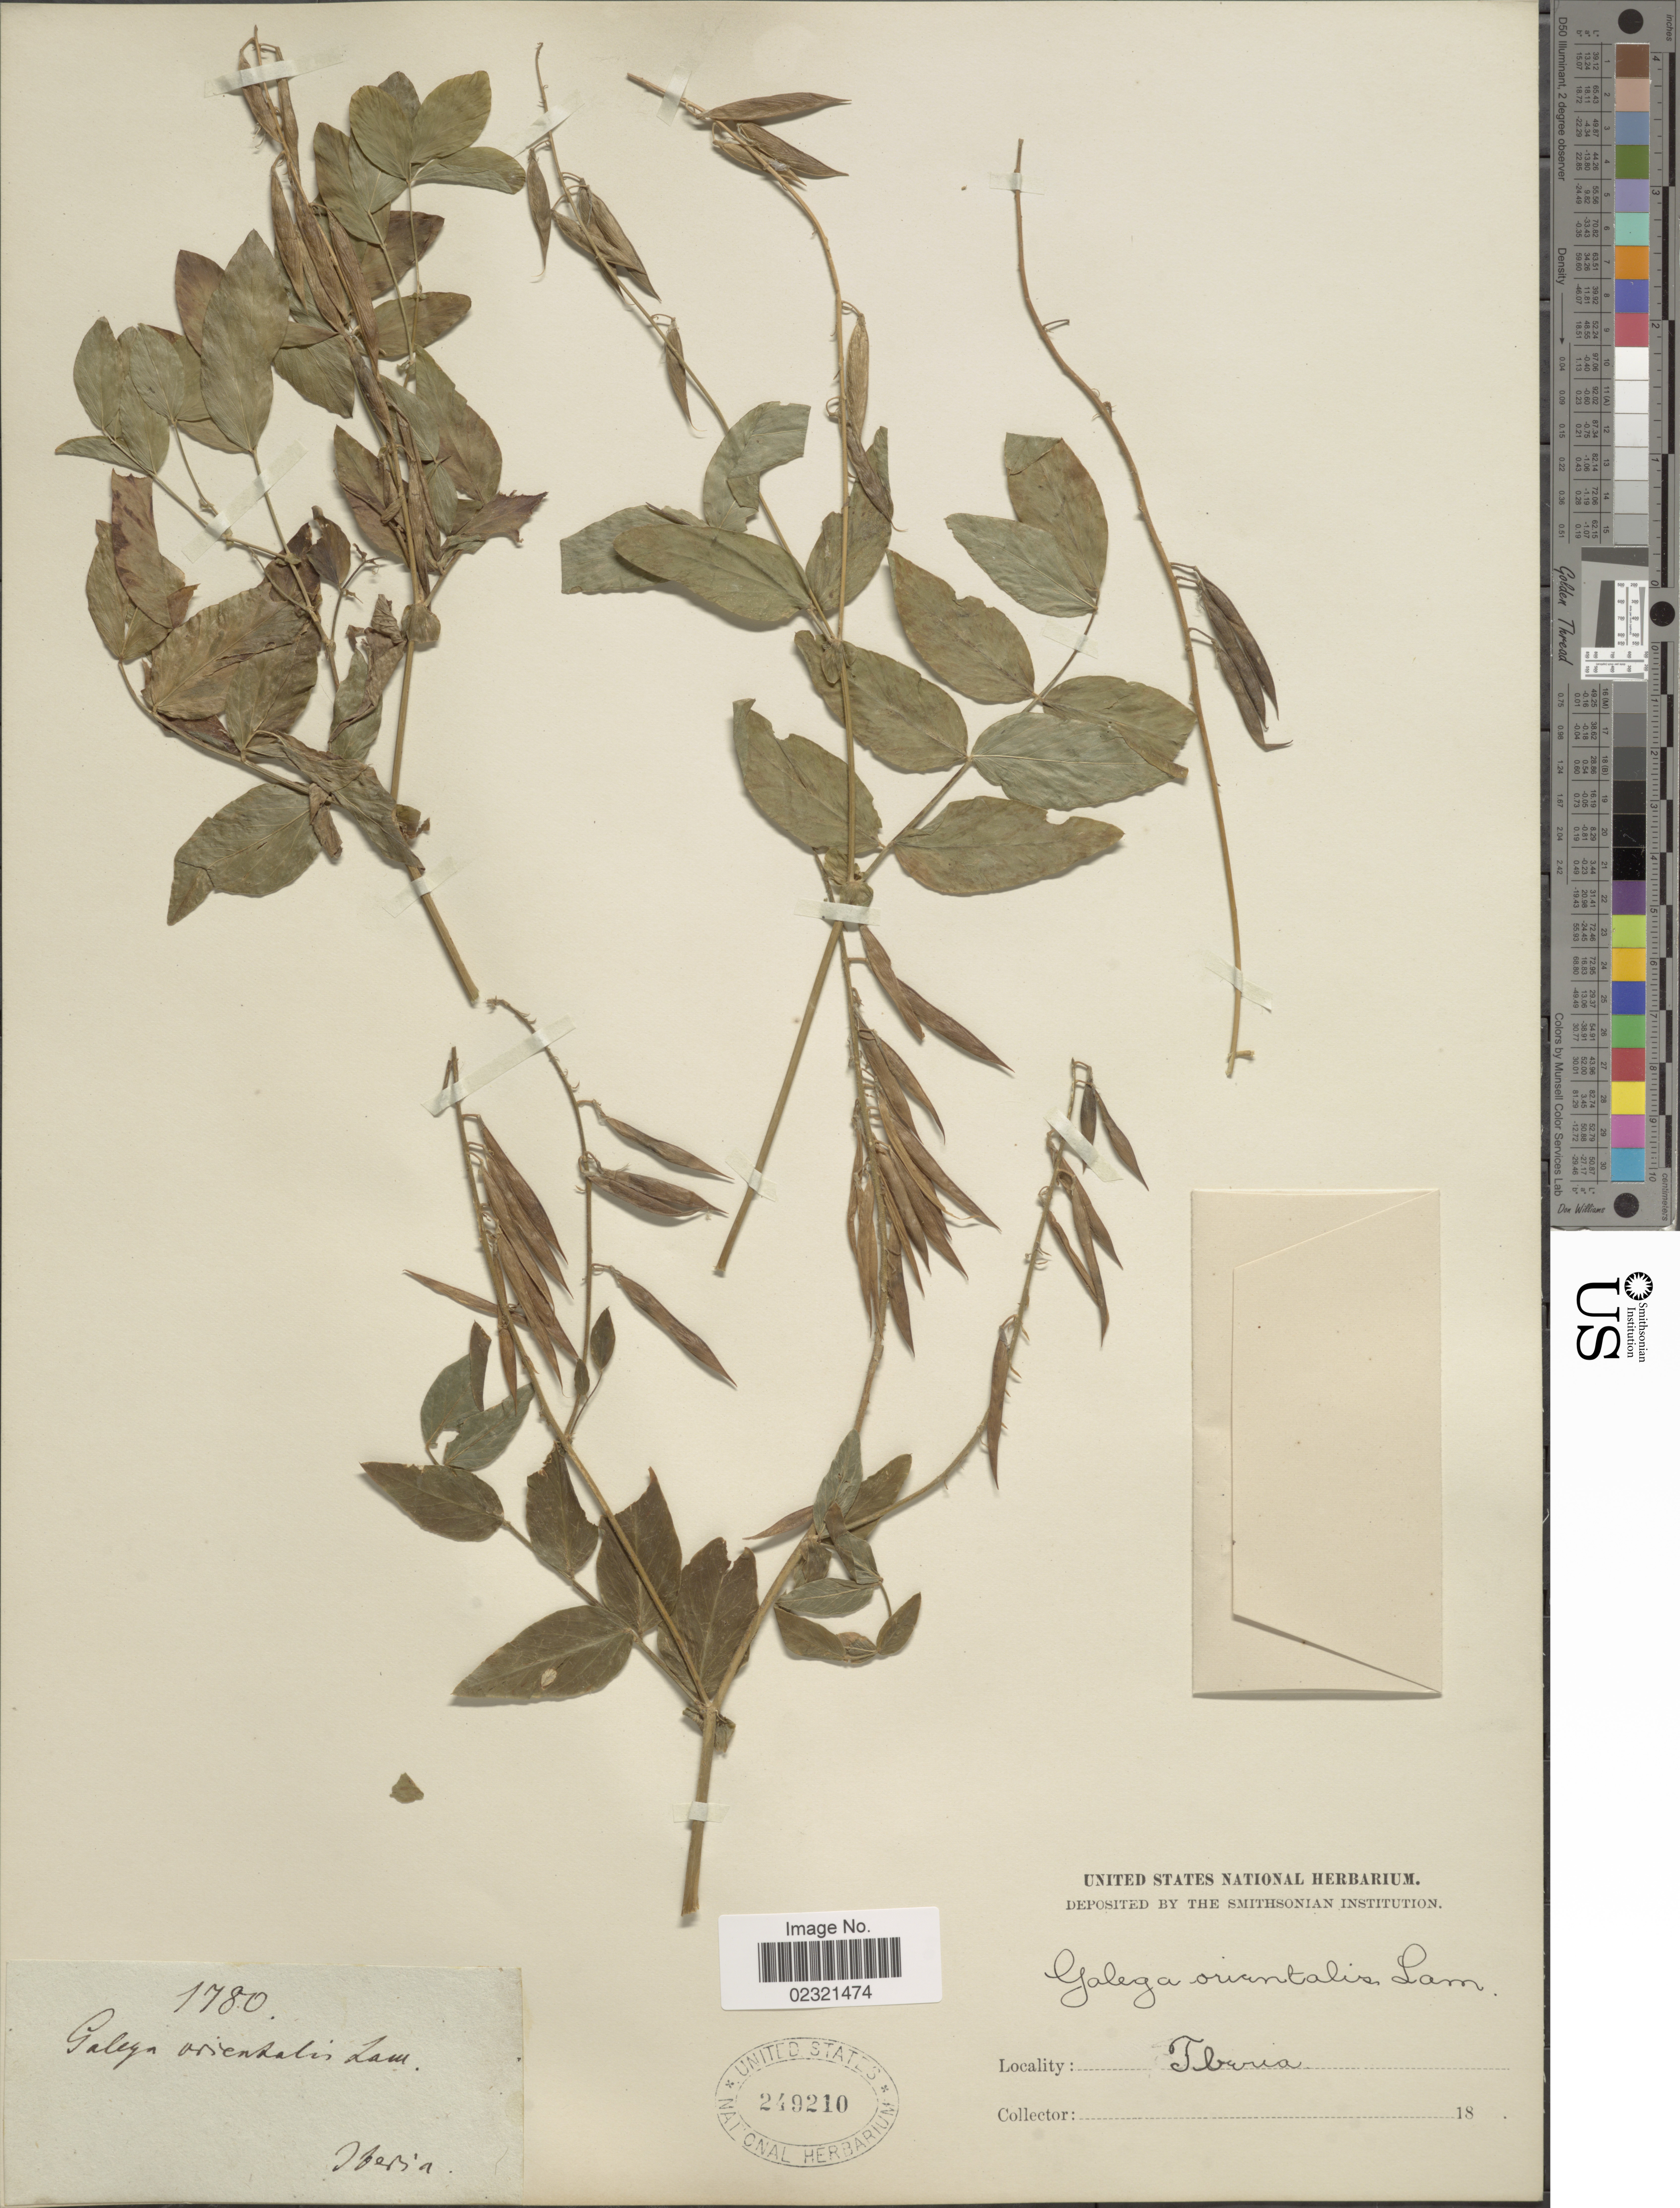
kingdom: Plantae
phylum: Tracheophyta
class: Magnoliopsida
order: Fabales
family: Fabaceae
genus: Galega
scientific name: Galega orientalis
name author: Lam.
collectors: U.S. National Herbarium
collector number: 1780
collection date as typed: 18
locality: Iberia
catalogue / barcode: US 249210